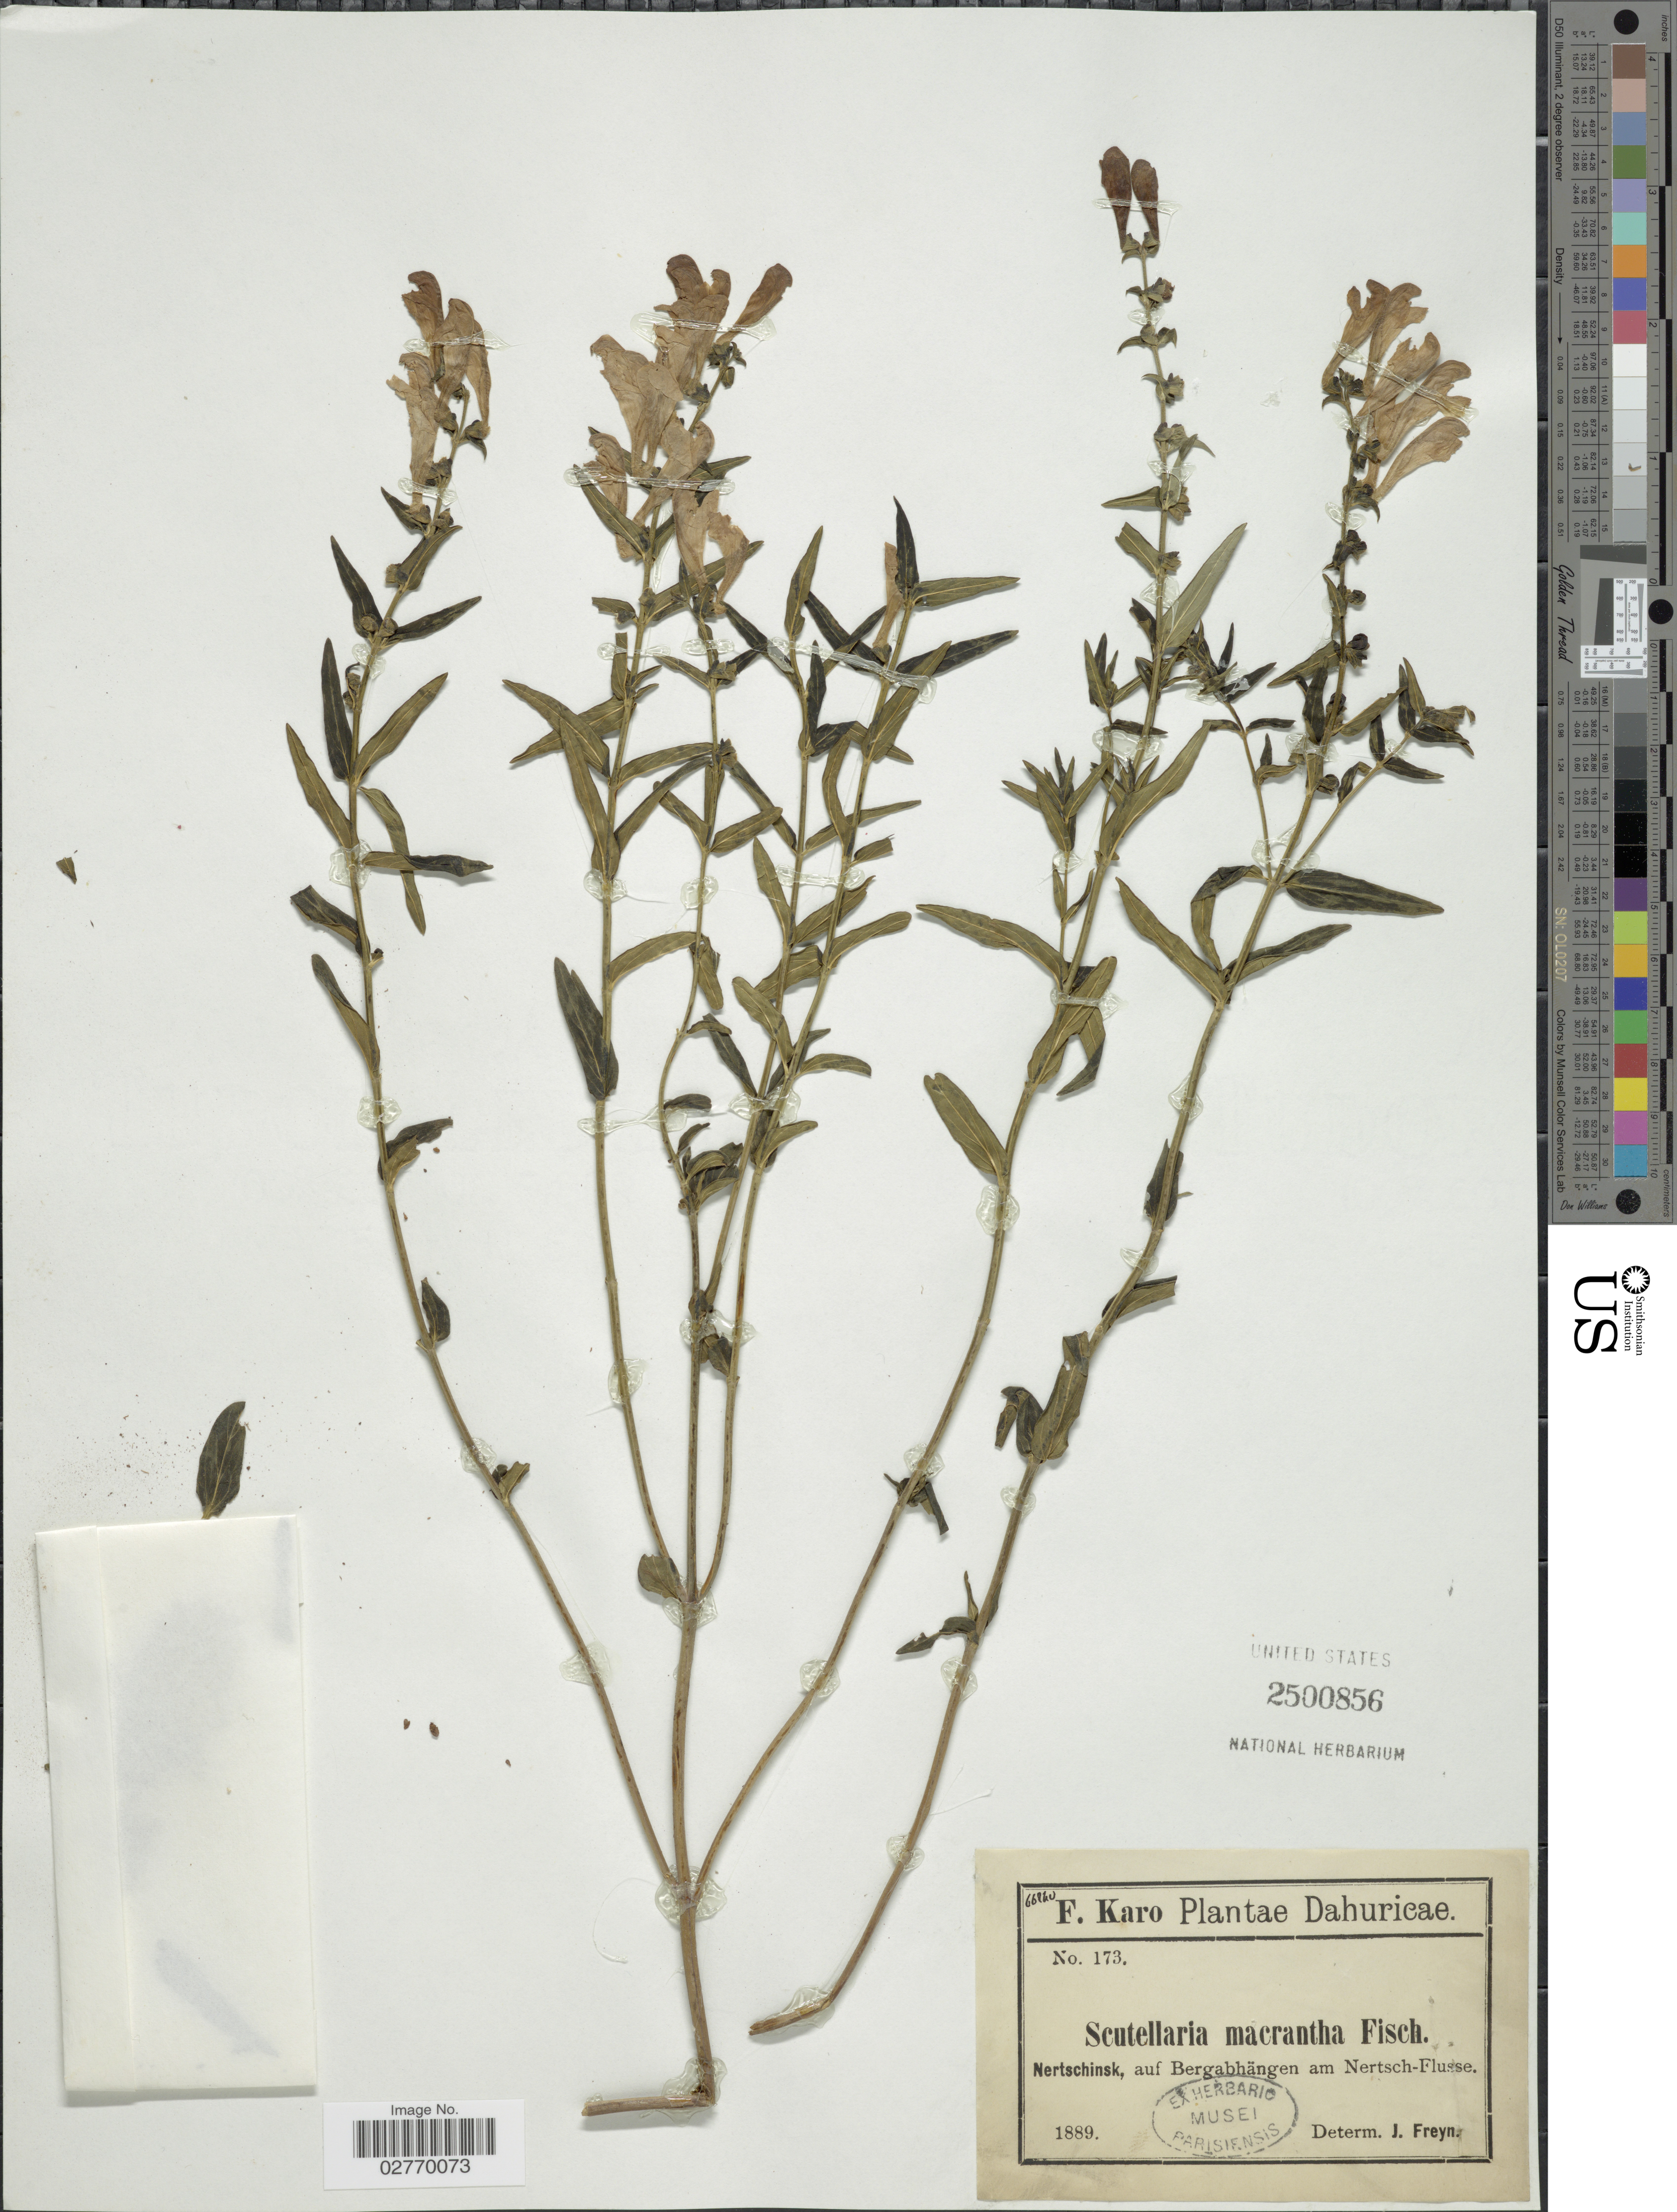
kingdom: Plantae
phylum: Tracheophyta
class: Magnoliopsida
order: Lamiales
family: Lamiaceae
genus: Scutellaria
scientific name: Scutellaria macrantha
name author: Fisch. ex Rchb.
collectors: F. Karo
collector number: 173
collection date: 1889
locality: Dahuricae. Nertschinksk, auf Bergabhängen am Nertsch-Flusse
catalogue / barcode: US 2500856